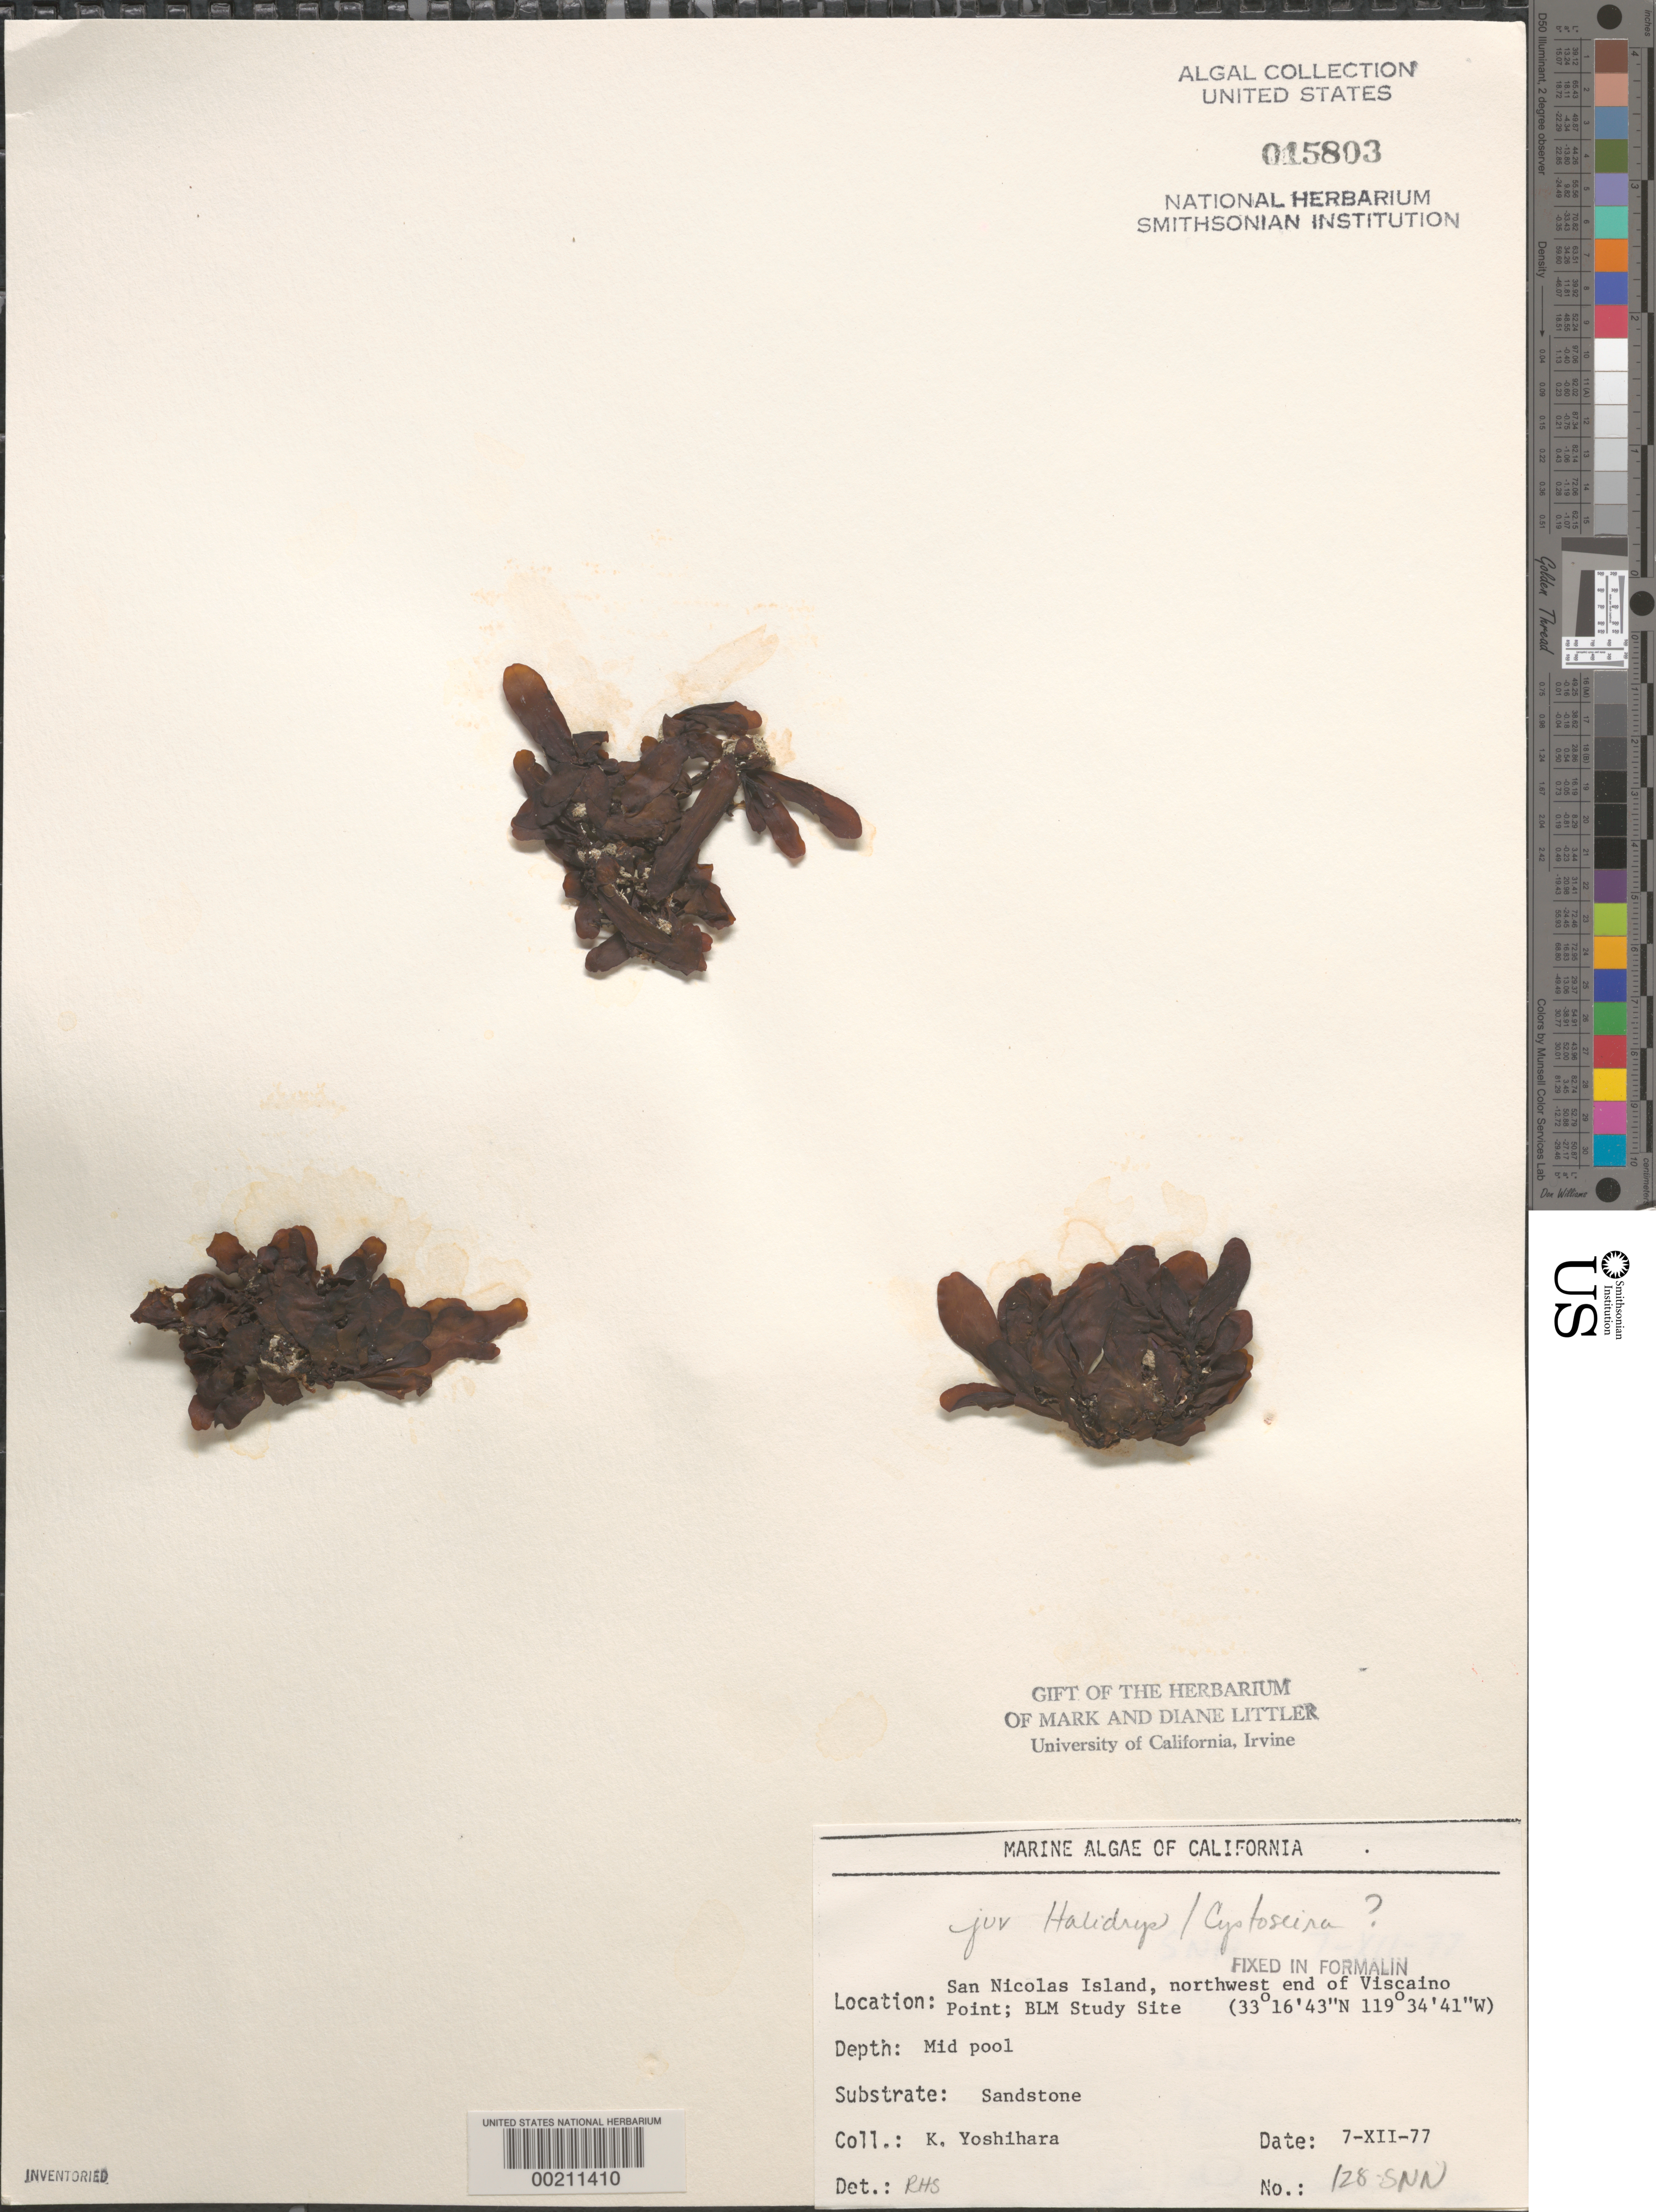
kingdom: Chromista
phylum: Ochrophyta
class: Phaeophyceae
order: Fucales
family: Sargassaceae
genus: Halidrys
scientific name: Halidrys sp.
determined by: Sims, Robert H.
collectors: K. Yoshihara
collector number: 128-snn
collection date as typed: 07 Dec 1977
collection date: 1977-12-07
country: United States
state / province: California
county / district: Ventura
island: San Nicolas Island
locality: Viscaino Point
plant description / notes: BLM-SOCALBIGHT Rocky Intertidal Survey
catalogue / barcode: US 15803